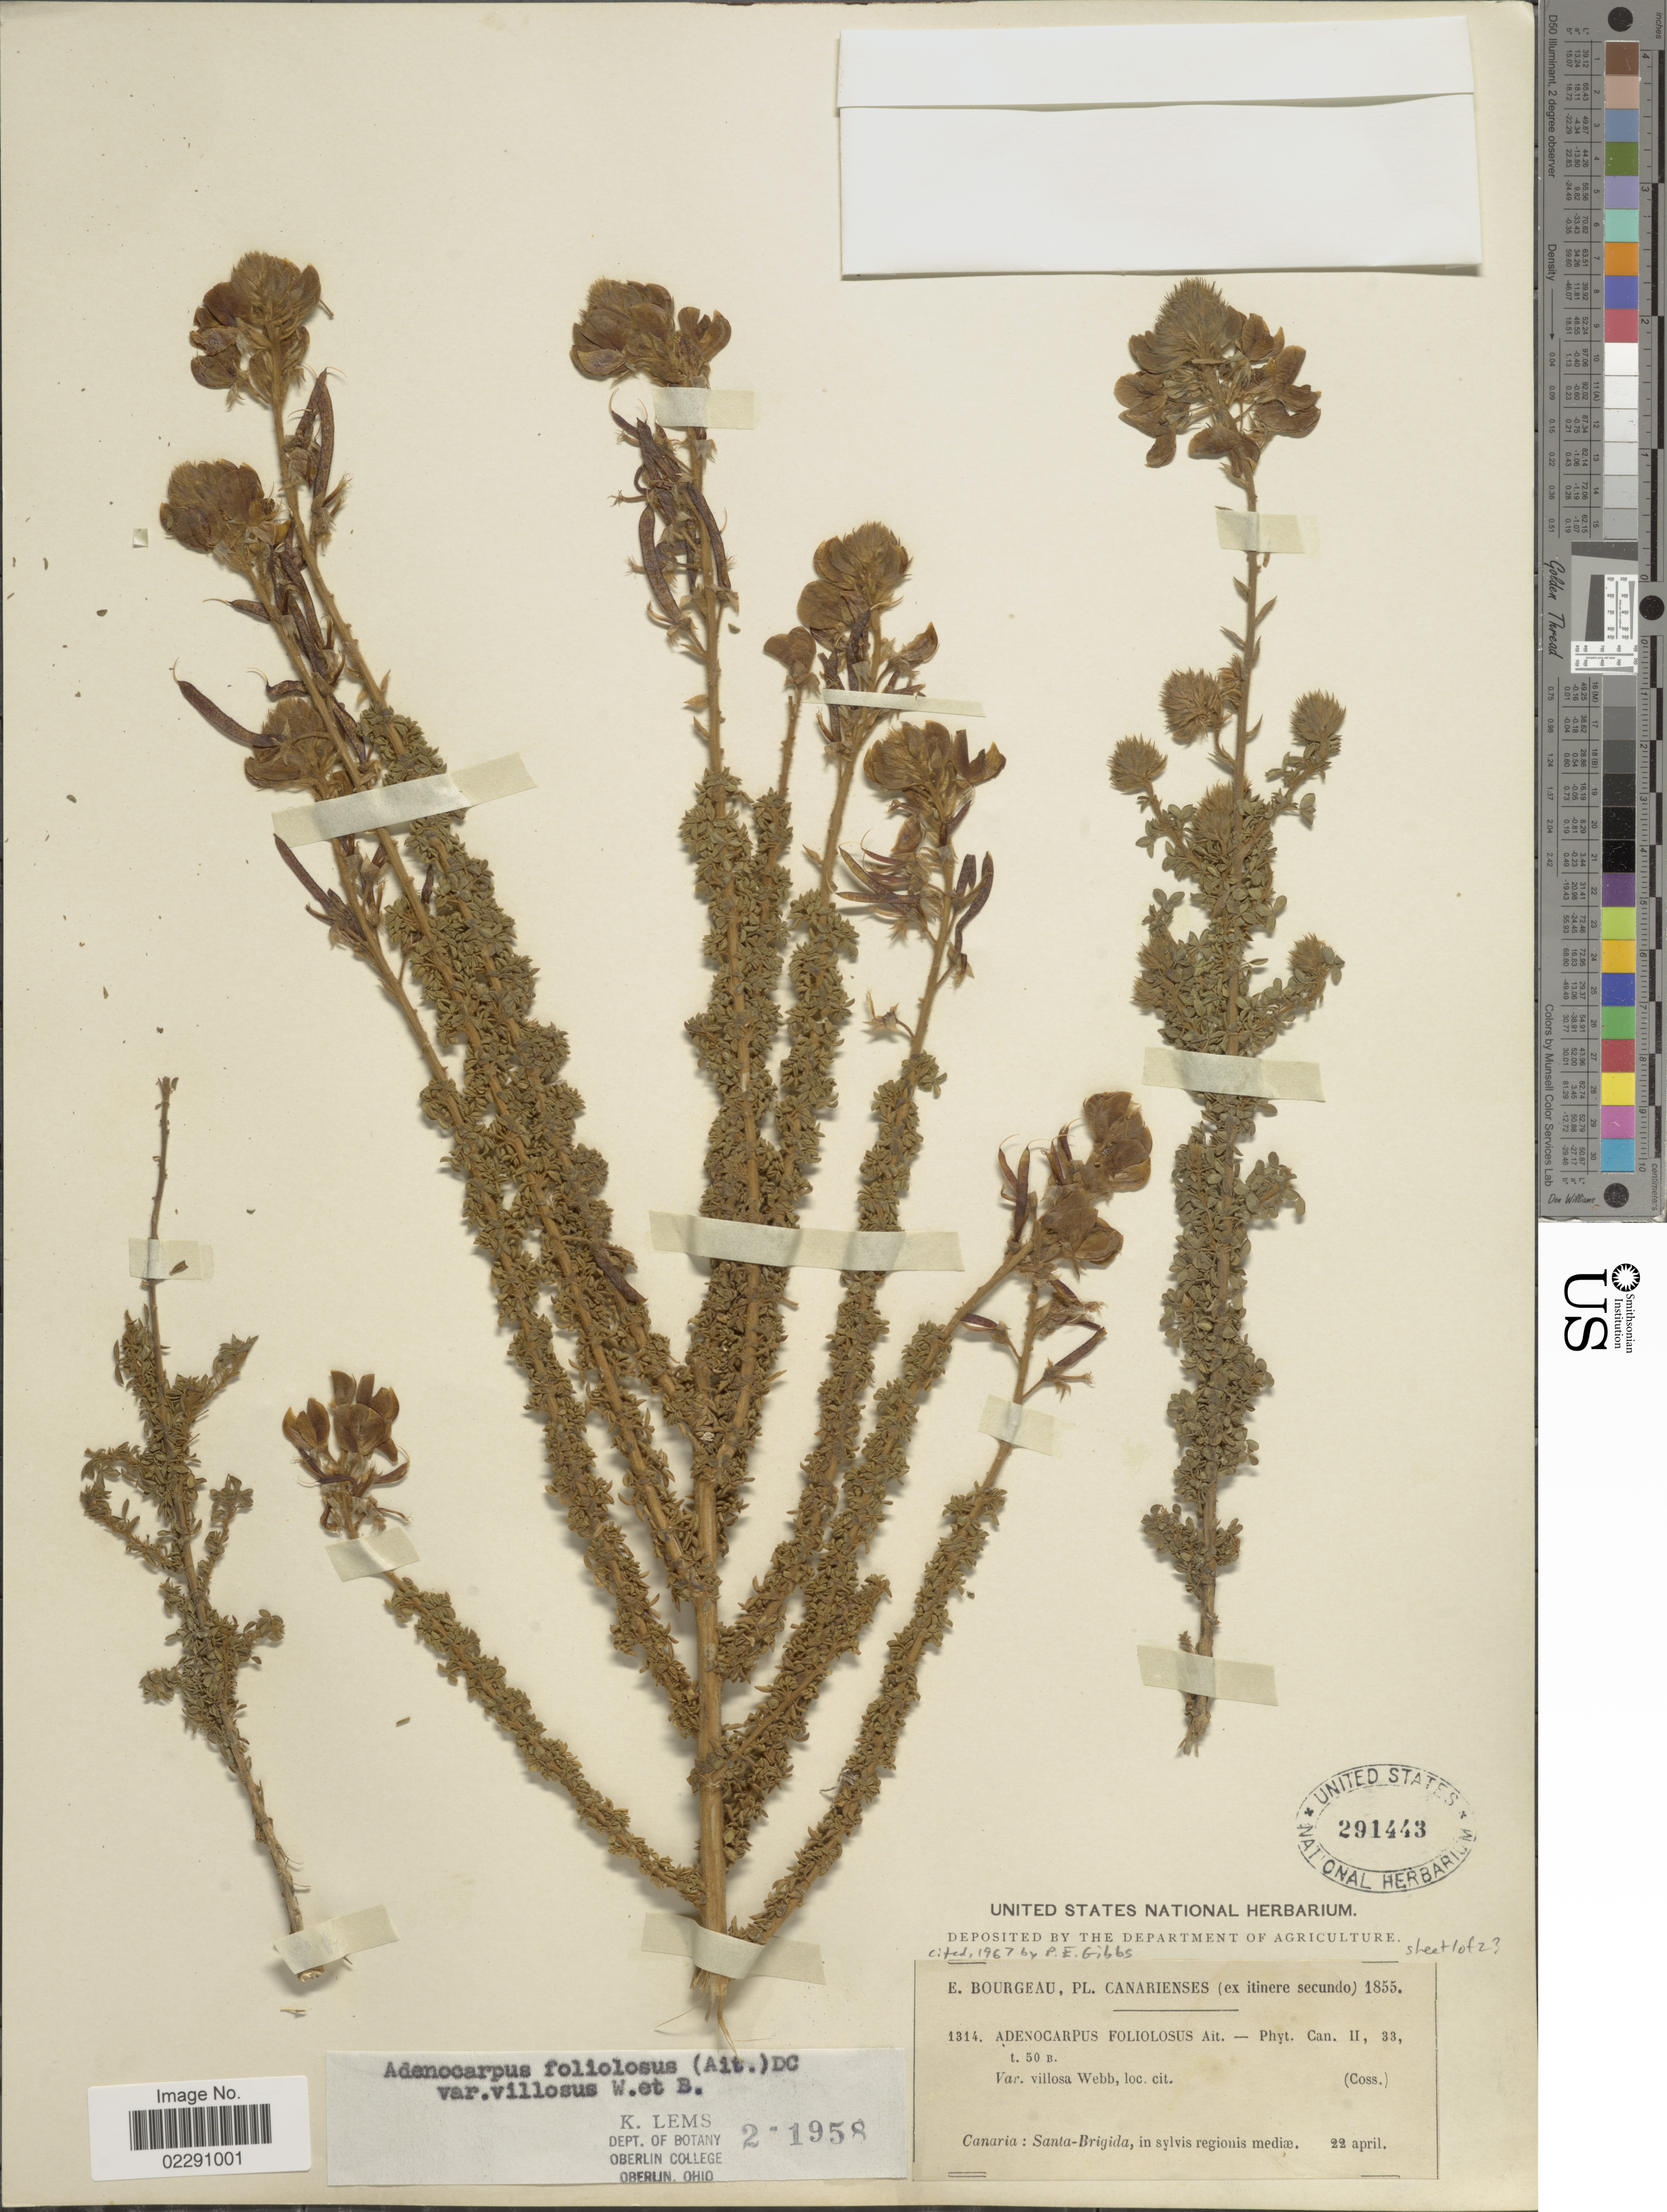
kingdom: Plantae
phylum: Tracheophyta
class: Magnoliopsida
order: Fabales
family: Fabaceae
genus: Adenocarpus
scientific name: Adenocarpus foliolosus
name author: DC.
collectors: E. Bourgeau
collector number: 1314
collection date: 1855-04-22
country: Spain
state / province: Canarias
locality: Canarienses, Canaria, santa-Brigida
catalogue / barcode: US 291443